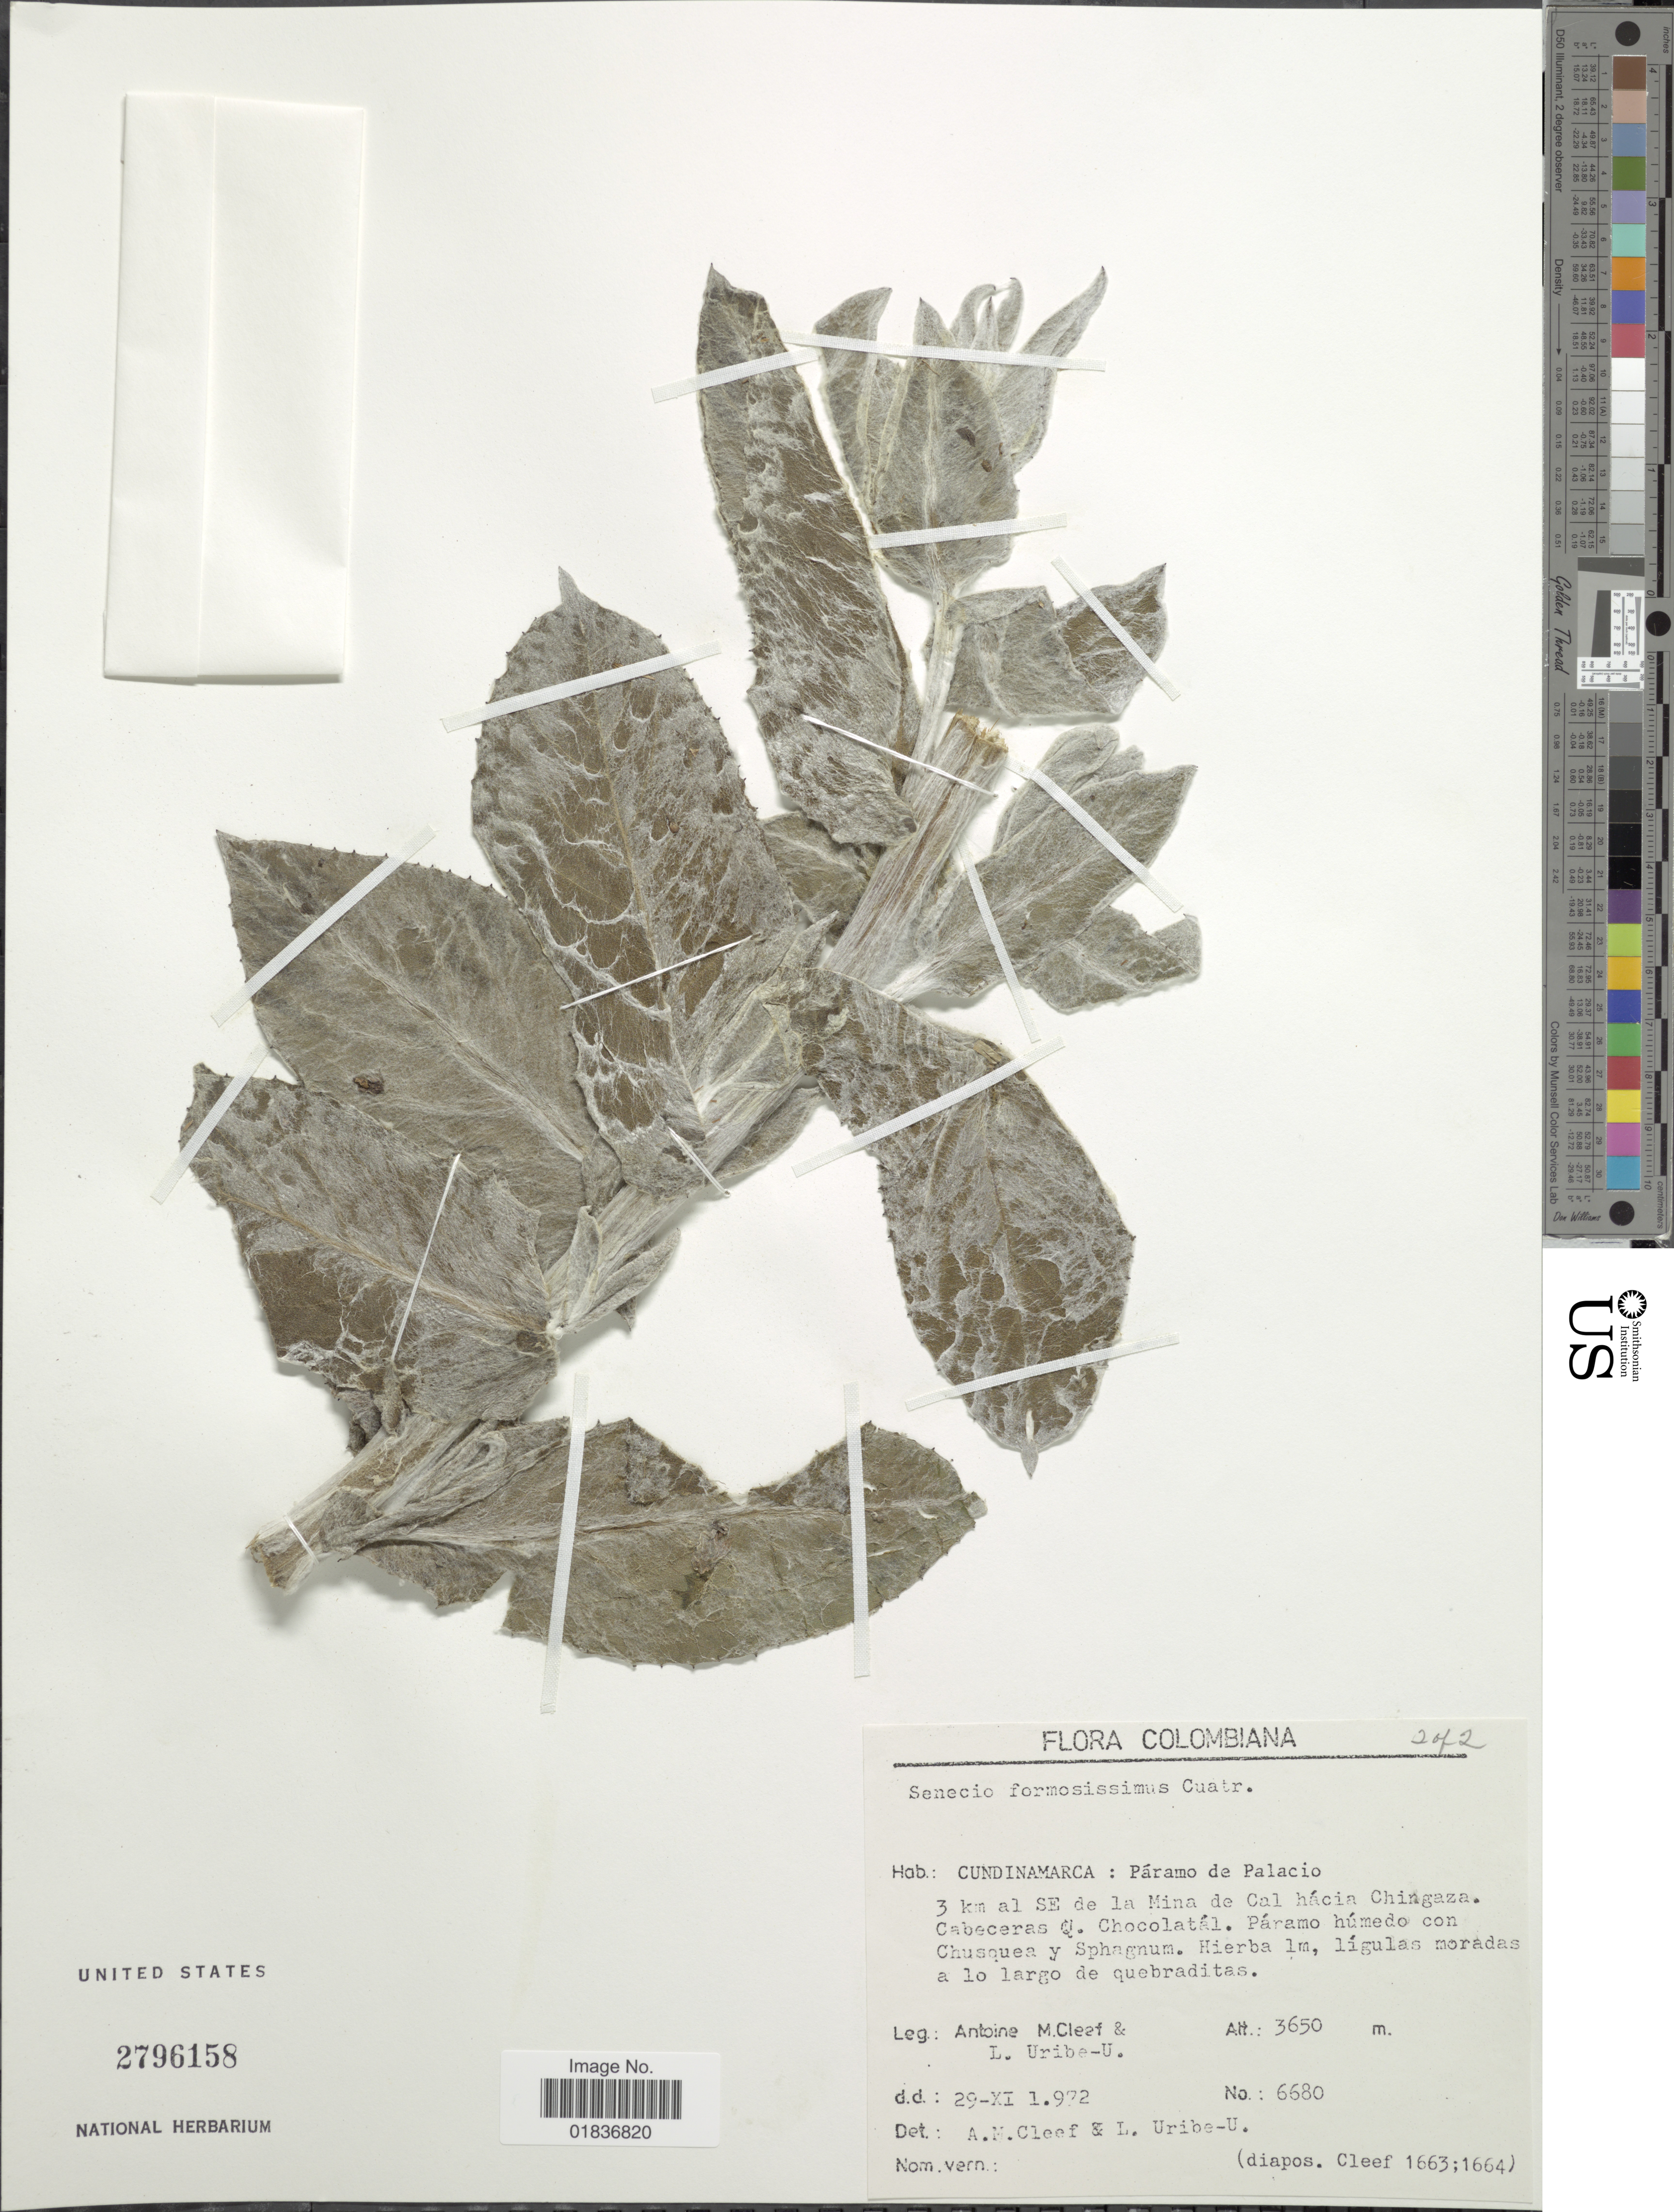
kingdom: Plantae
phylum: Tracheophyta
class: Magnoliopsida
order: Asterales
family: Asteraceae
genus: Senecio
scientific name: Senecio formosissimus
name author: Cuatrec.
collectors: A. M. Cleef & U. Uribe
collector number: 6680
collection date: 1972-11-29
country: Colombia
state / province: Cundinamarca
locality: Cundinamarca: Paramo de Palacio. 3 km al SE de la Mina de Cal hacia Chingaza. Cabeceras Q. Chocolatal.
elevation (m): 3650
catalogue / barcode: US 2796158